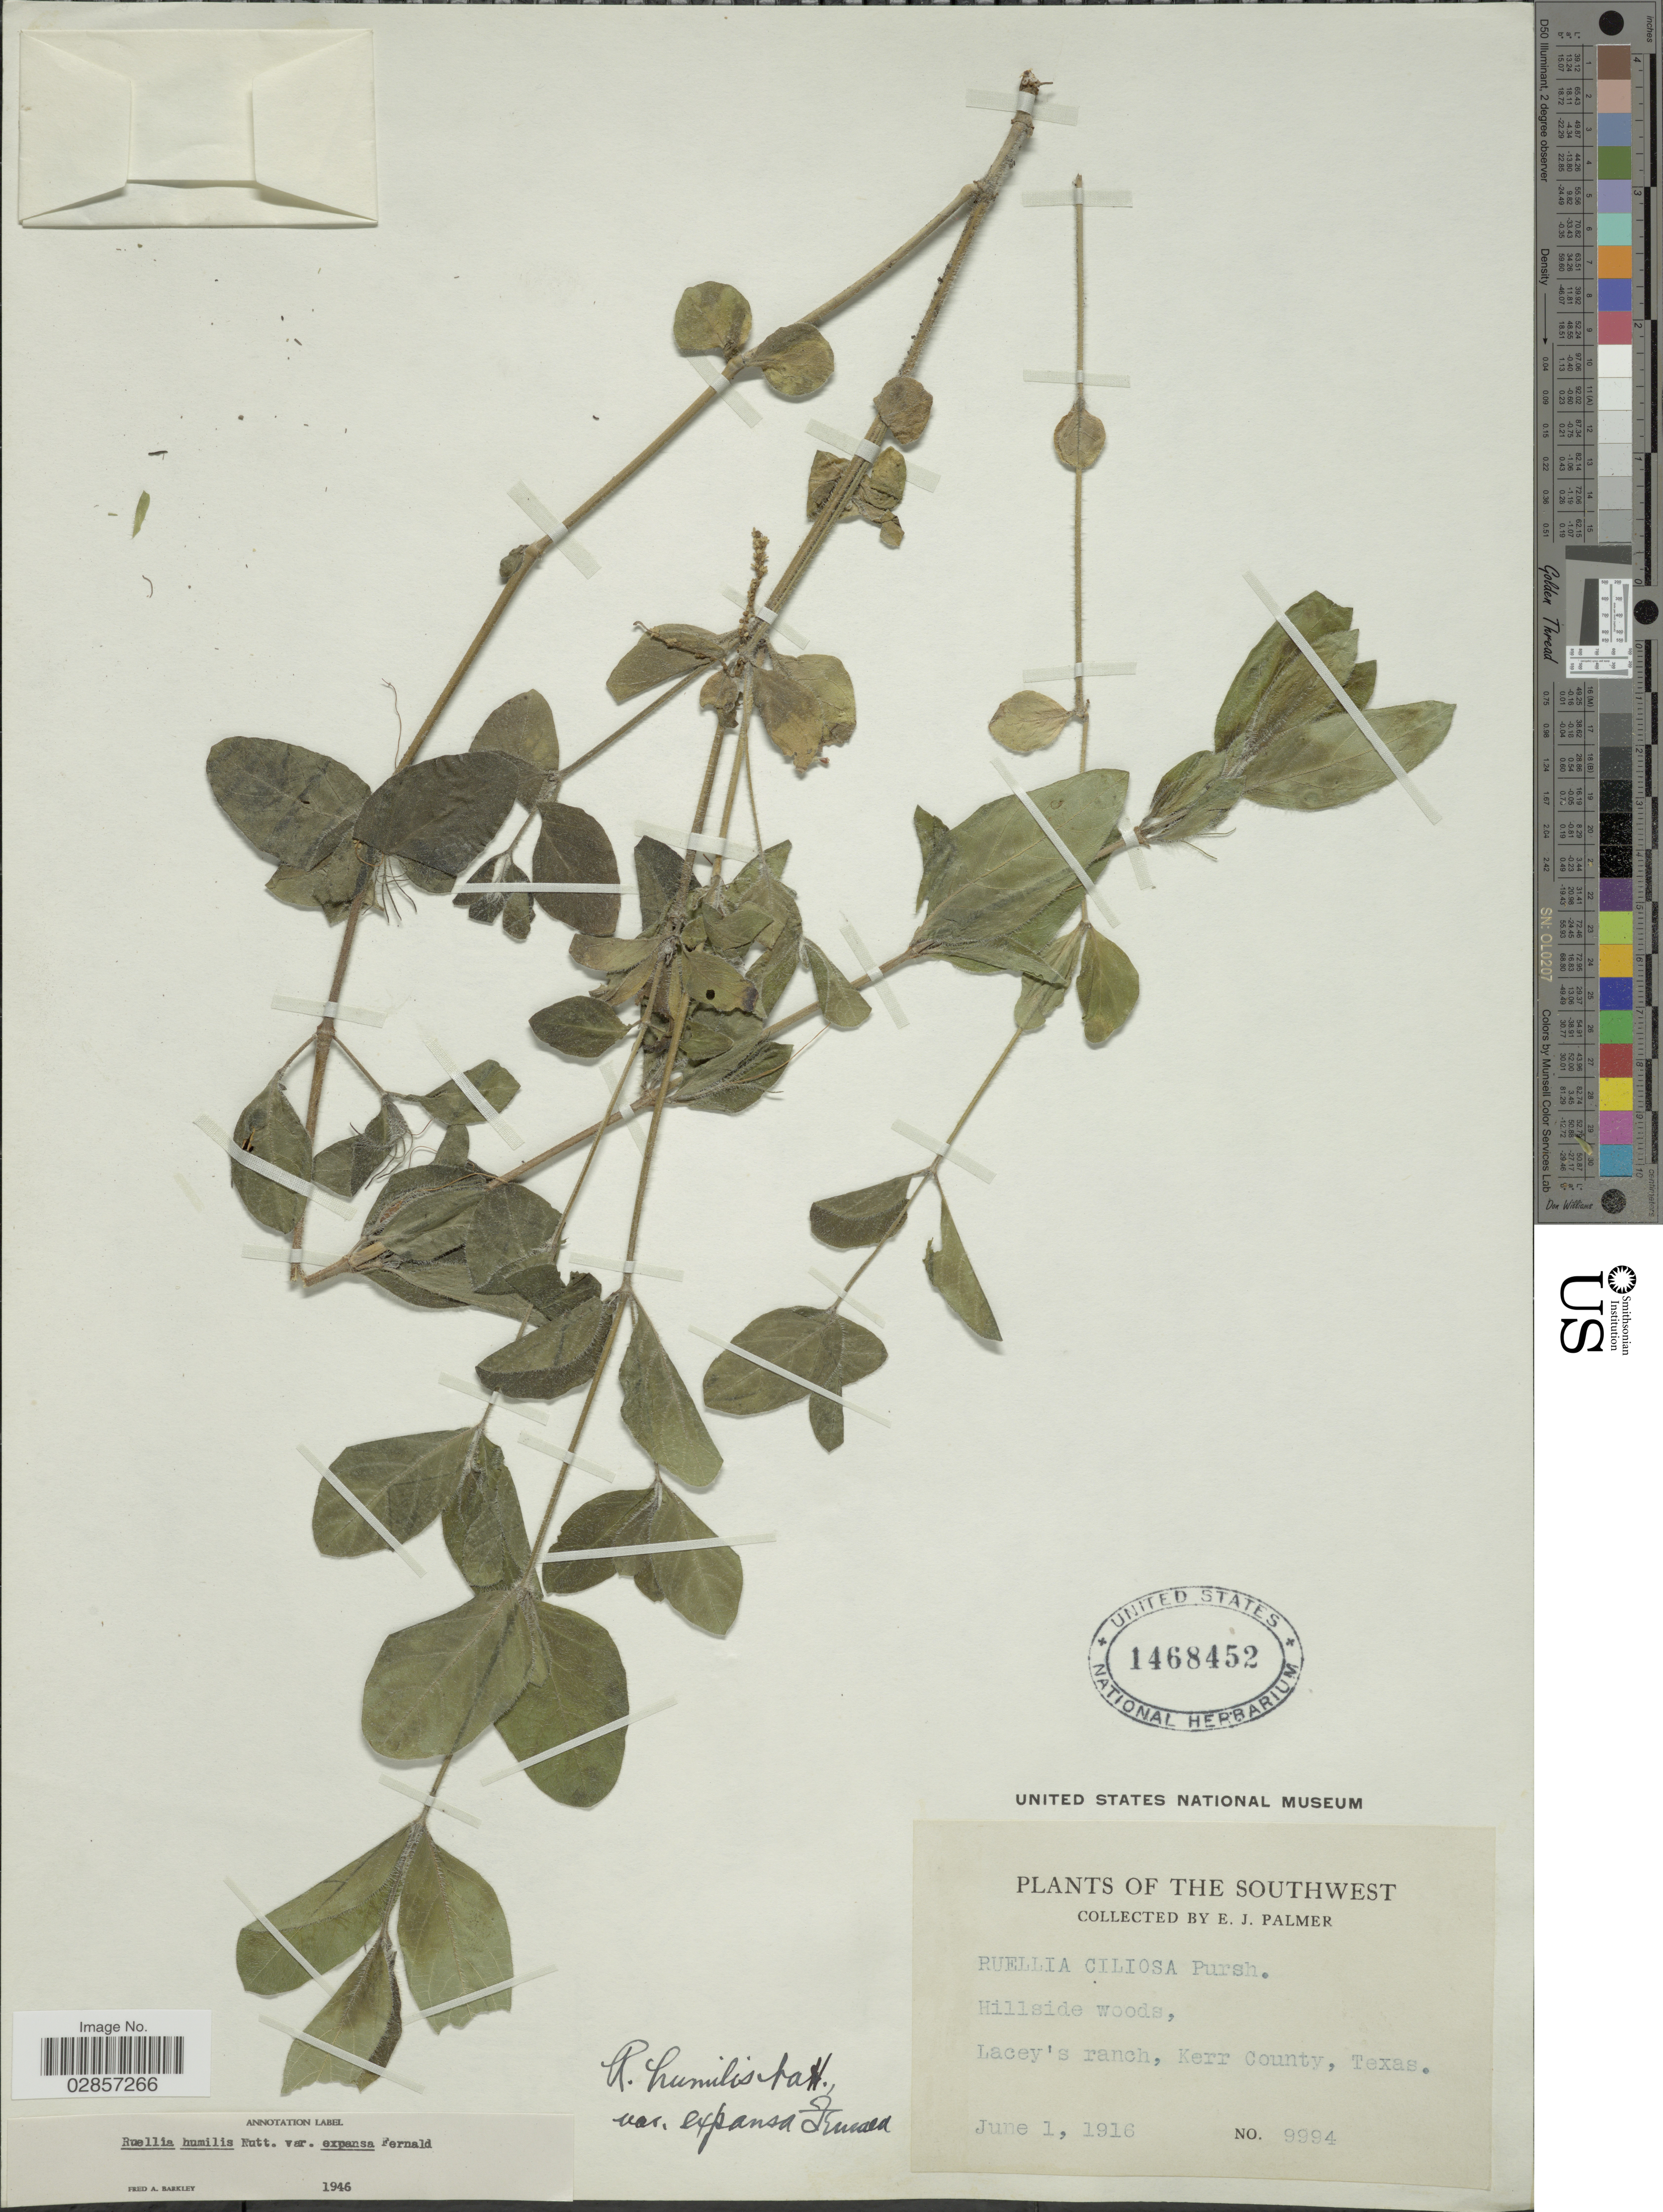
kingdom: Plantae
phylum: Tracheophyta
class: Magnoliopsida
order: Lamiales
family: Acanthaceae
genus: Ruellia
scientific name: Ruellia humilis var. expansa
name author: Fernald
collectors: E. J. Palmer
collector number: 9994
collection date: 1916-06-01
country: United States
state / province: Texas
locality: Hillside woods, Lacey's ranch, Kerr County, Texas.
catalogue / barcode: US 1468452